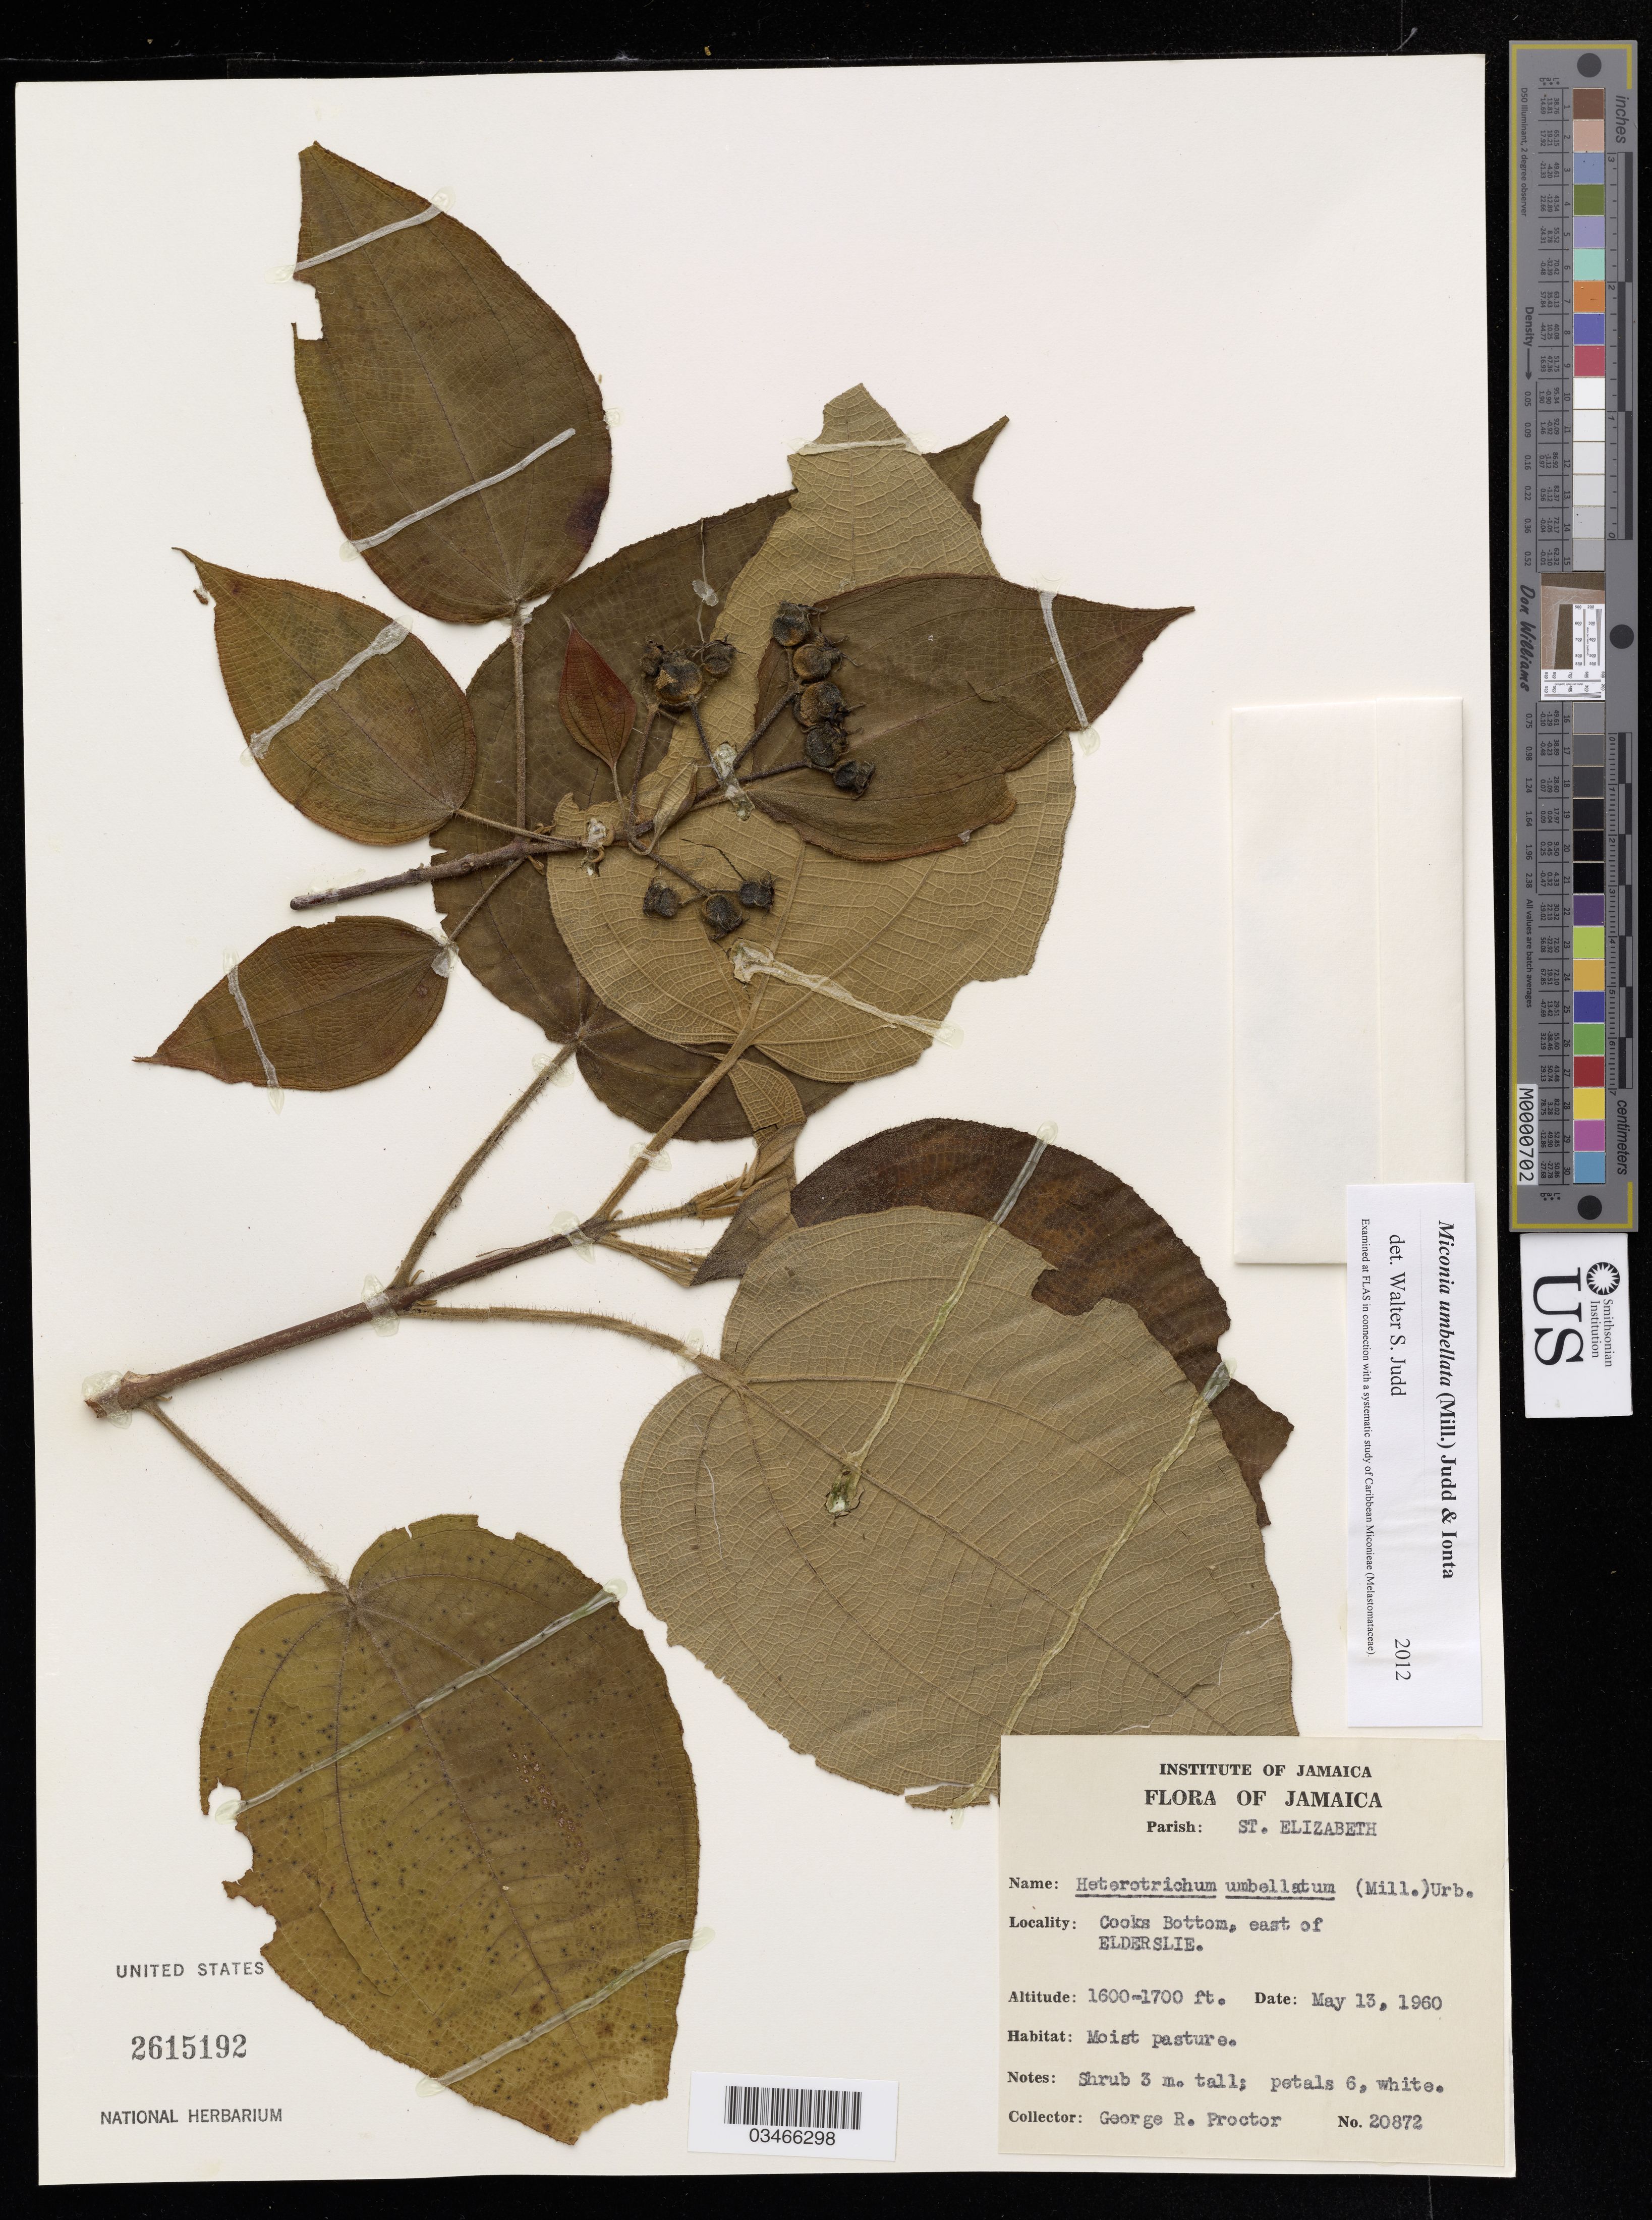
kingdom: Plantae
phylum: Tracheophyta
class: Magnoliopsida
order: Myrtales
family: Melastomataceae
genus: Miconia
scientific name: Miconia umbellata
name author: (Mill.) Judd & Ionta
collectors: G. R. Proctor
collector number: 20872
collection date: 1960-05-13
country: Jamaica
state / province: St. Elizabeth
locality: Cooks Bottom, east of Elderslie.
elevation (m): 488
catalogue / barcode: US 2615192